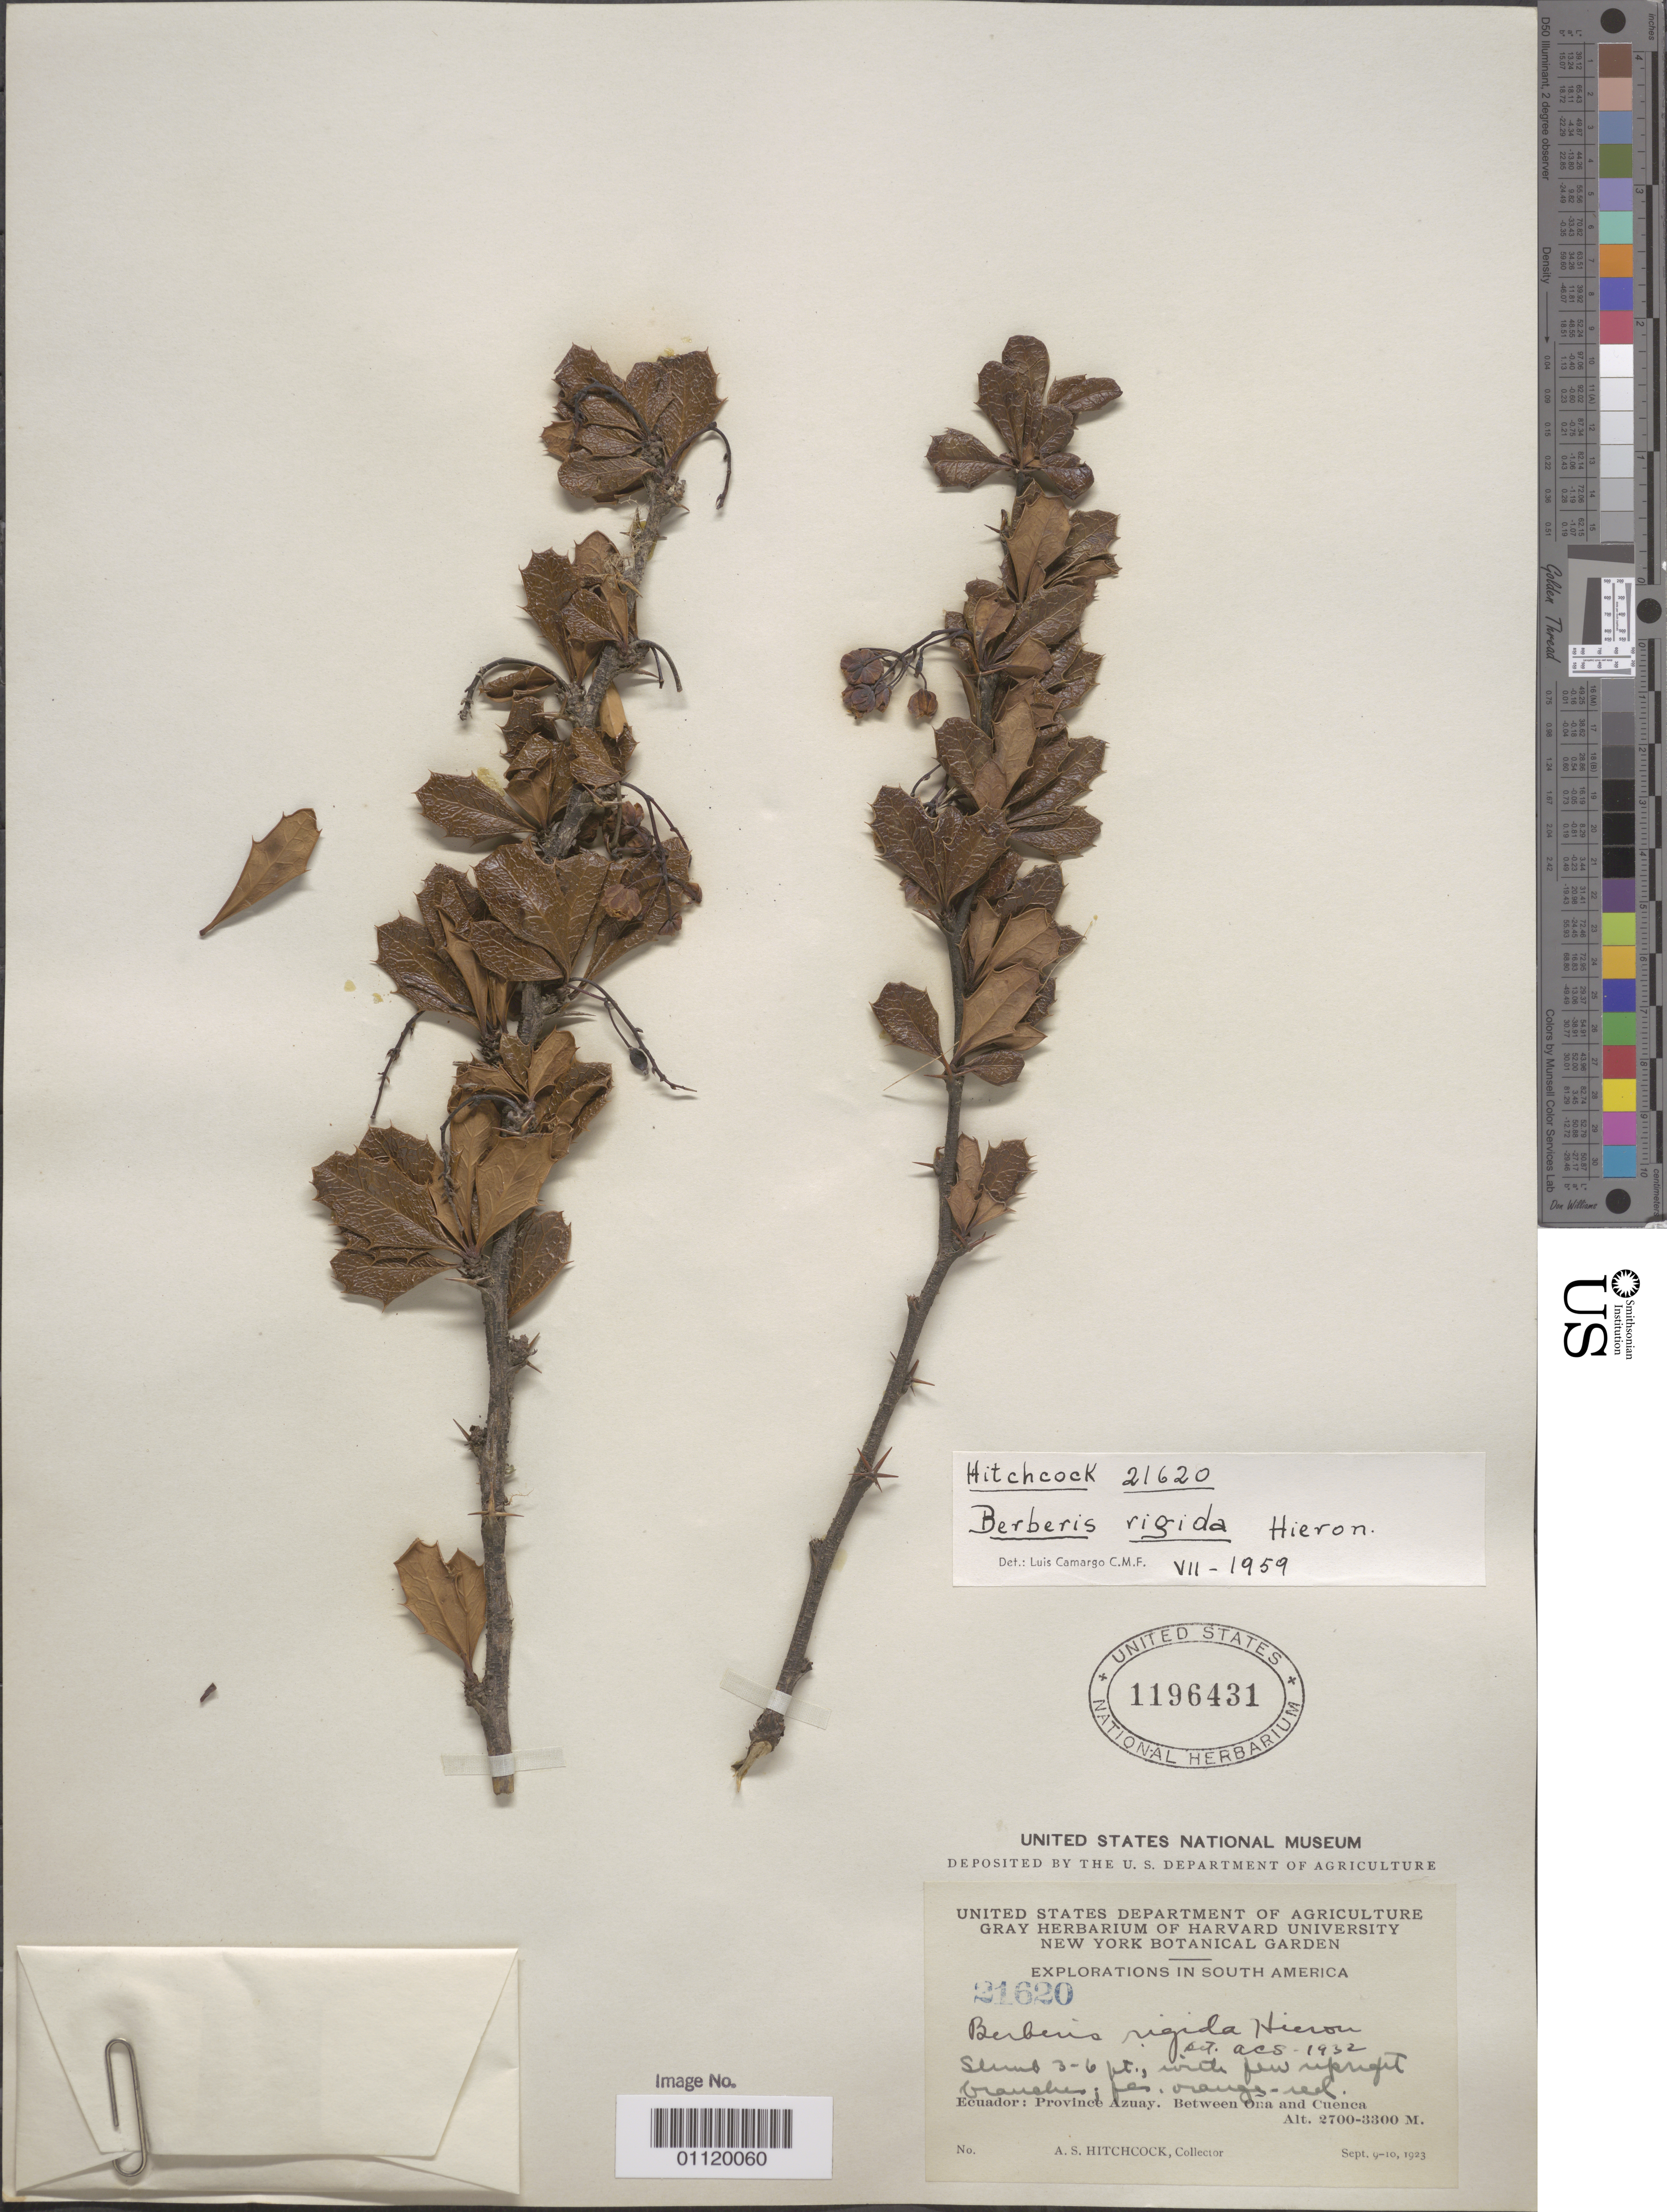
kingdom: Plantae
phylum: Tracheophyta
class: Magnoliopsida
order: Ranunculales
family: Berberidaceae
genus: Berberis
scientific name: Berberis rigida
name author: Hieron.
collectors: A. S. Hitchcock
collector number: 21620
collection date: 1923-09-09/1923-09-10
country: Ecuador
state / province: Azuay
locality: Between Ona and Cuenca.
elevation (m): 2700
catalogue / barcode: US 1196431